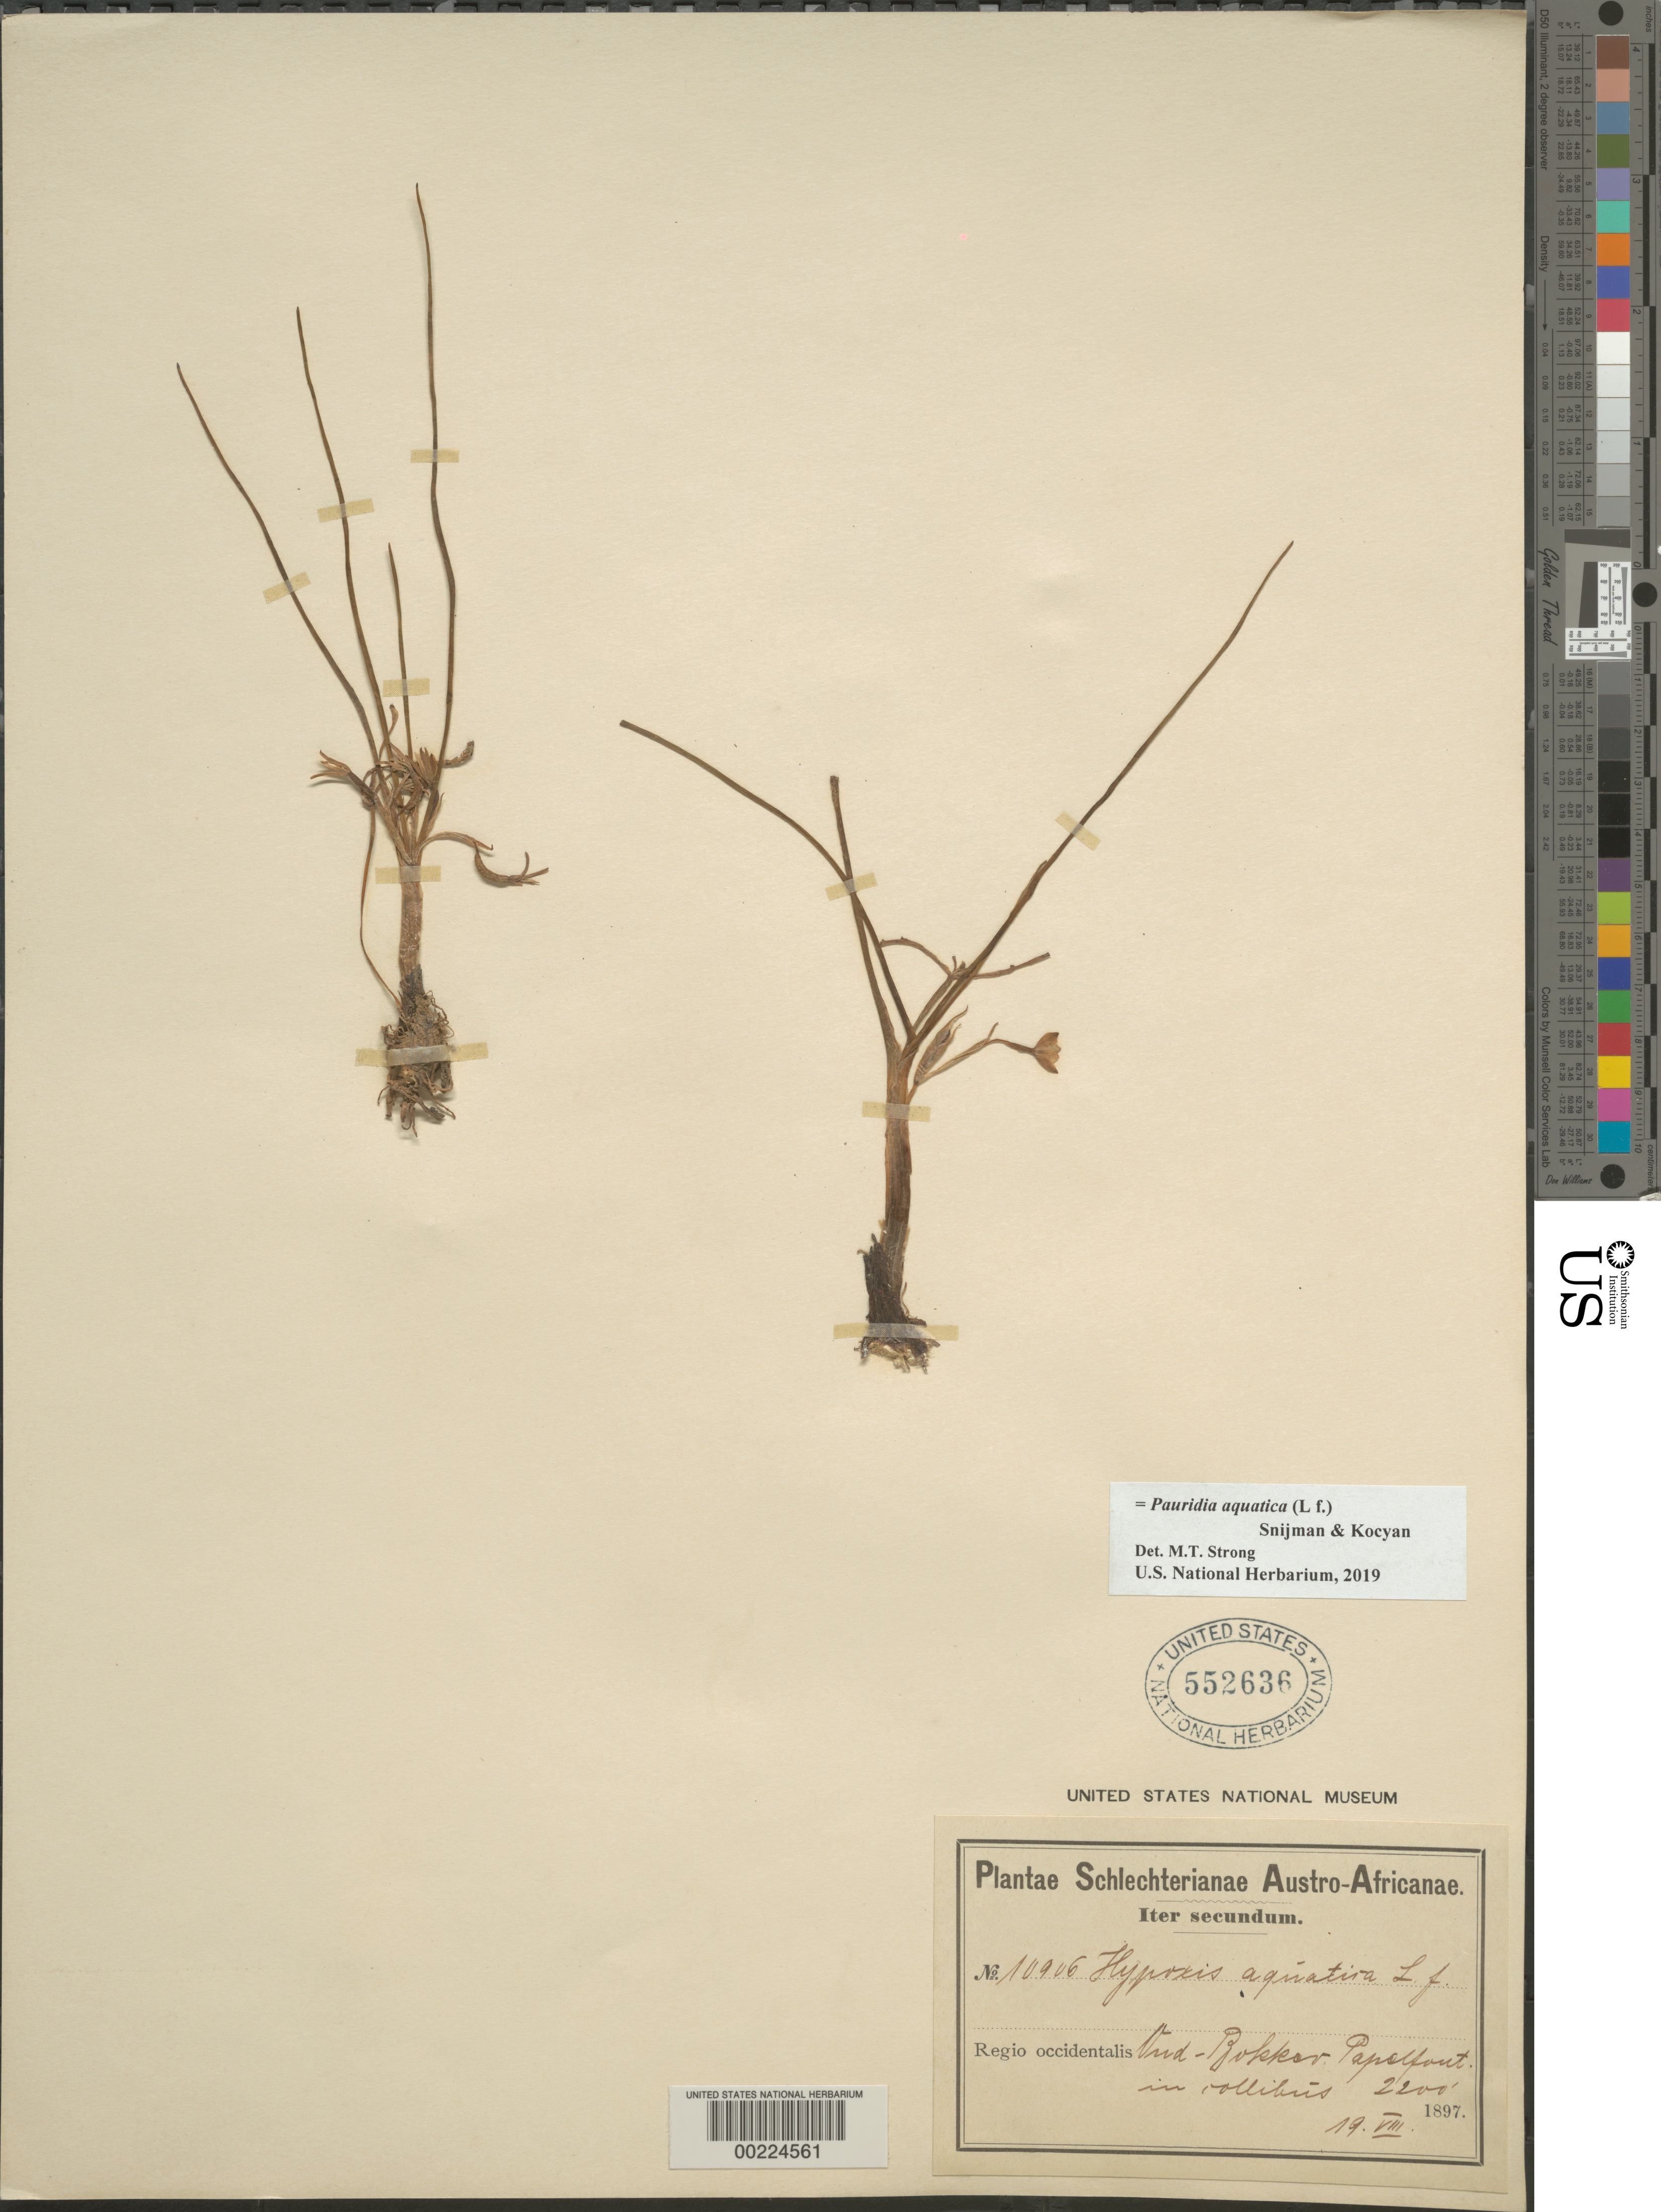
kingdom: Plantae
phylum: Tracheophyta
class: Liliopsida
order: Asparagales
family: Hypoxidaceae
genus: Pauridia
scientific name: Pauridia aquatica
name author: (L. f.) Snijman & Kocyan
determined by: Strong, Mark T., (BOT), Smithsonian Institution - National Museum of Natural History (UNITED STATES)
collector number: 10906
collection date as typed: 19 Aug 1897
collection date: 1897-08-19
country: South Africa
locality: Eastern region: aud-bokker papolfont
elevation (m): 671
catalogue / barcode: US 552636